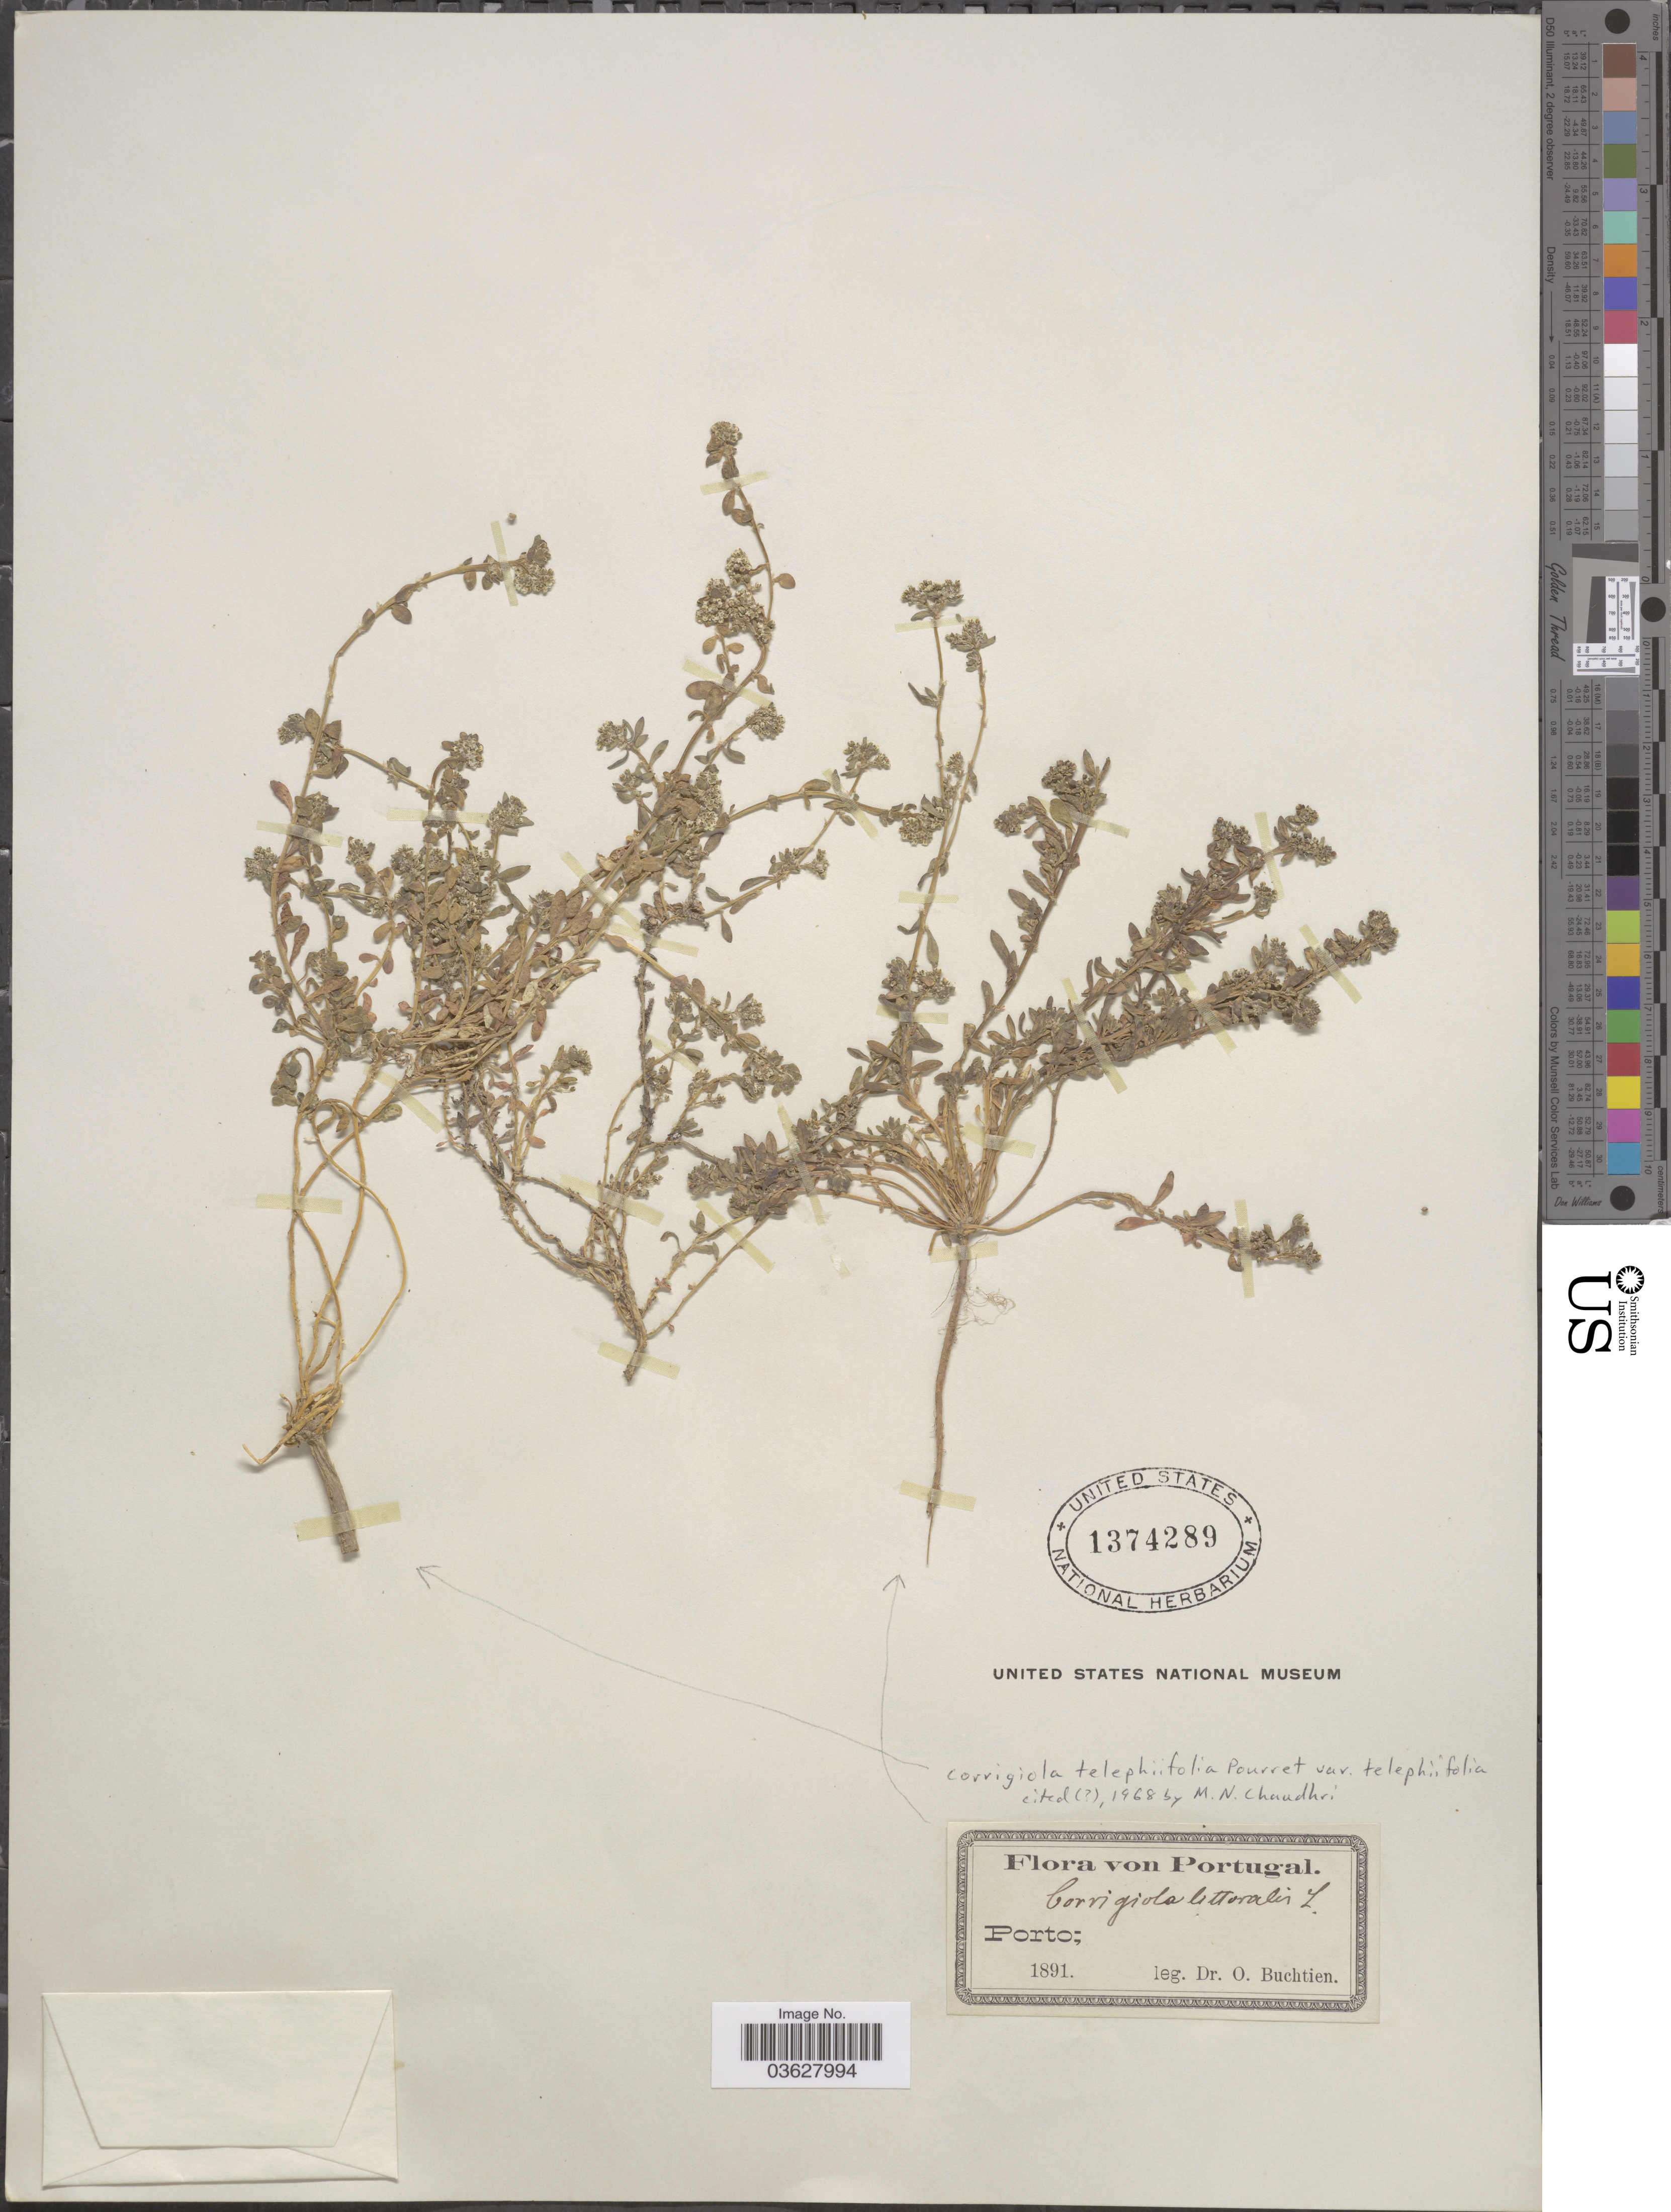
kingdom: Plantae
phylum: Tracheophyta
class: Magnoliopsida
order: Caryophyllales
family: Caryophyllaceae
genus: Corrigiola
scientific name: Corrigiola telephiifolia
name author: Pourr.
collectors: O. Buchtien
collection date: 1891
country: Portugal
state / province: Porto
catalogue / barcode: US 1374289